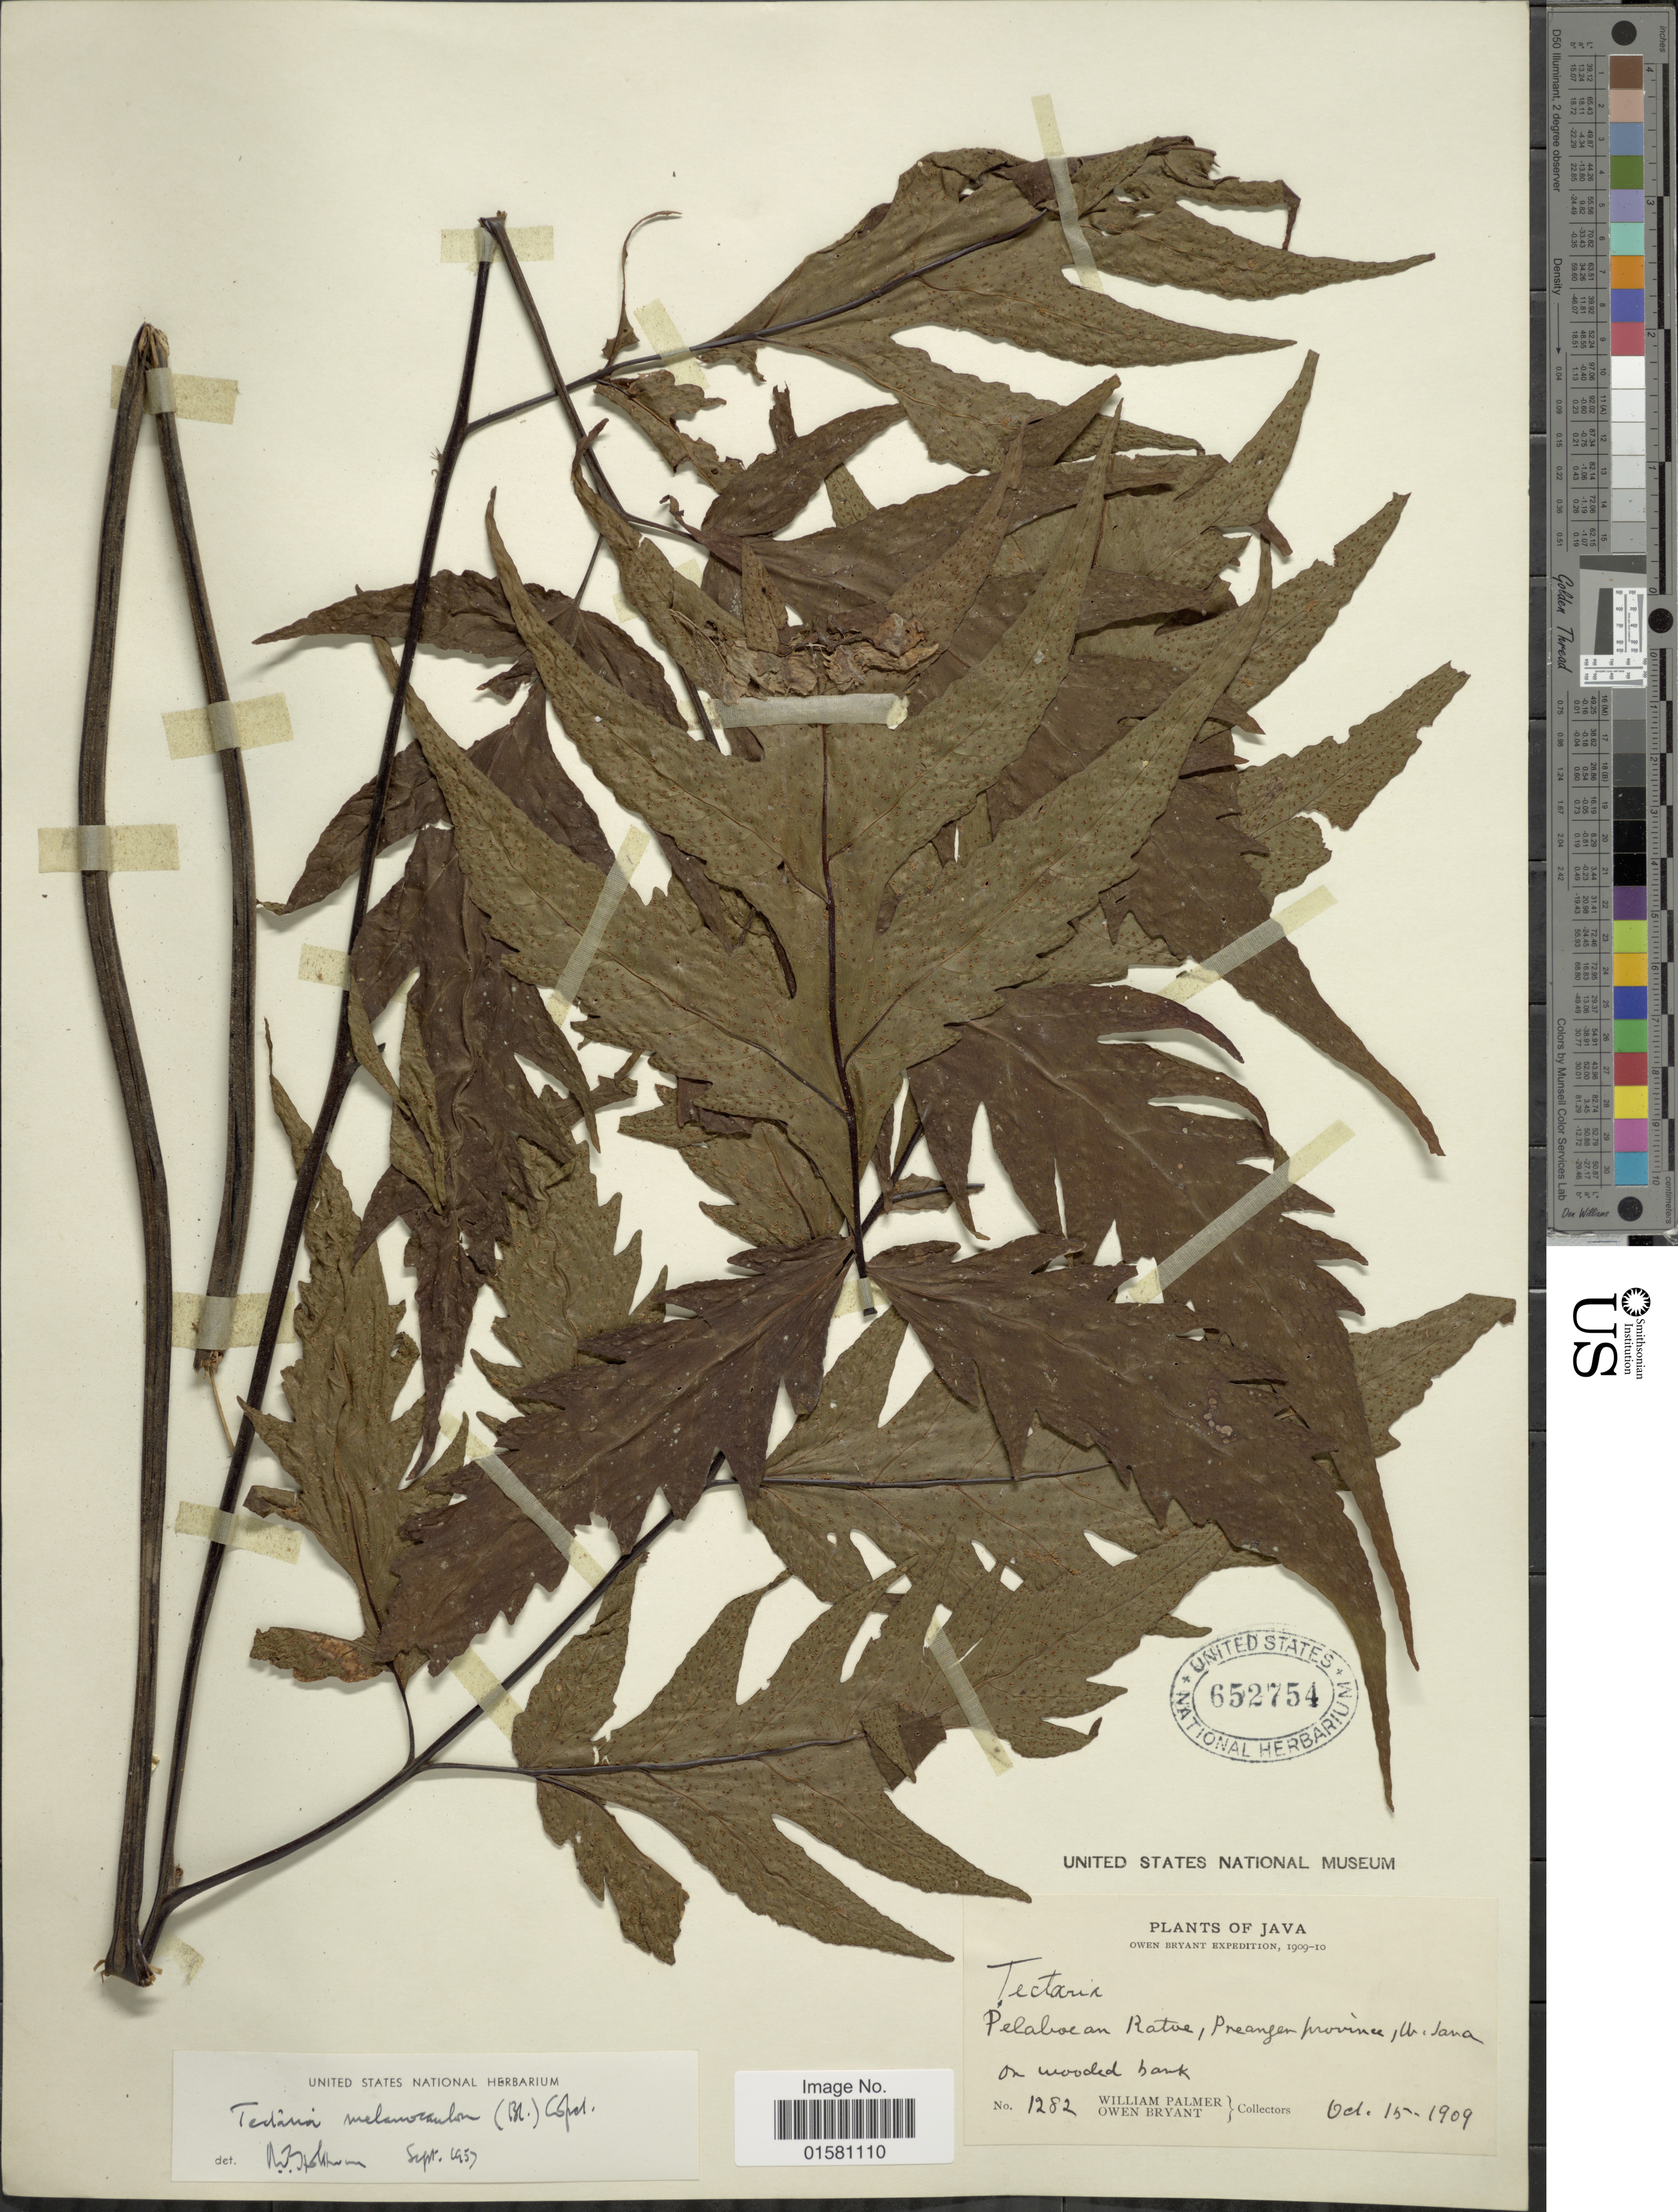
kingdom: Plantae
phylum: Tracheophyta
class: Polypodiopsida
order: Polypodiales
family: Tectariaceae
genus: Tectaria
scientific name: Tectaria melanocaulos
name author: (Bedd.) Copel.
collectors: W. Palmer & O. Bryant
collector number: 1282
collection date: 1909-10-15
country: Indonesia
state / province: Java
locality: Pelaboean Ratoe, Preanger Province, W. Java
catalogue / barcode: US 652754